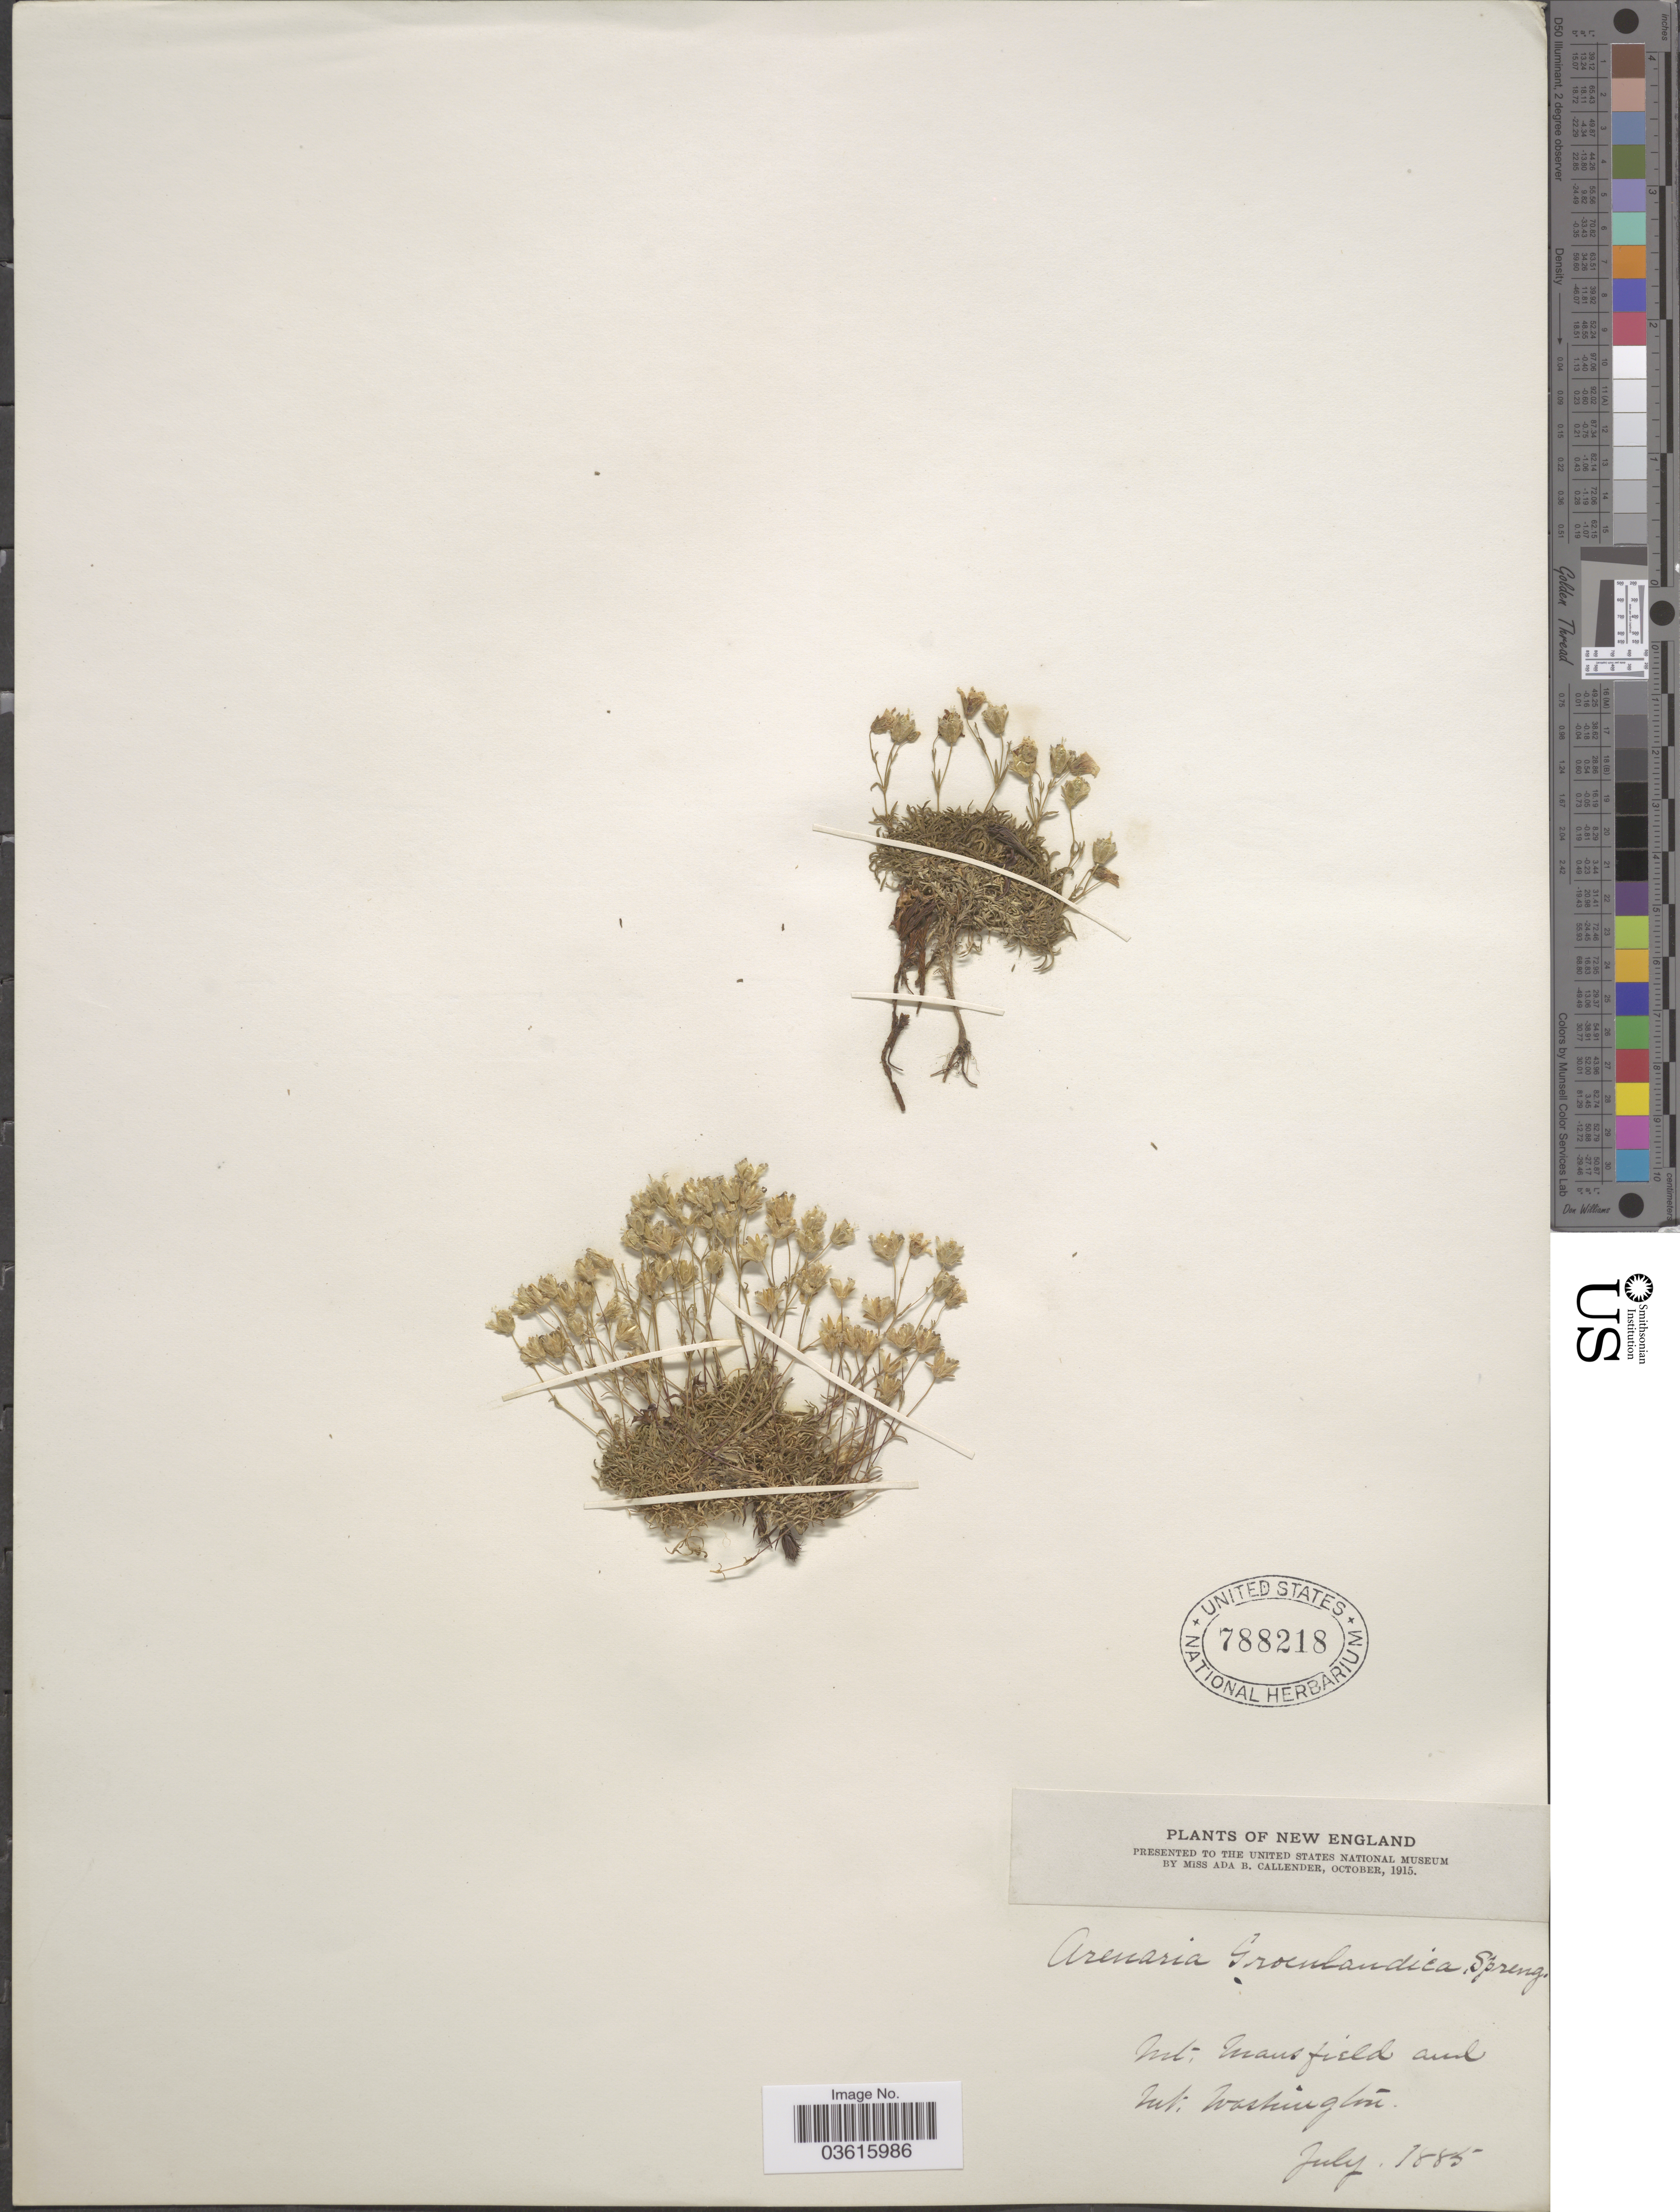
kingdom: Plantae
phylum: Tracheophyta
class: Magnoliopsida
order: Caryophyllales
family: Caryophyllaceae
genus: Minuartia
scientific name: Minuartia groenlandica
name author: (Retz.) Ostenf.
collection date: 1885-07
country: United States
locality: New England. Mt. Mansfield and Mt. Washington.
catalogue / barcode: US 788218